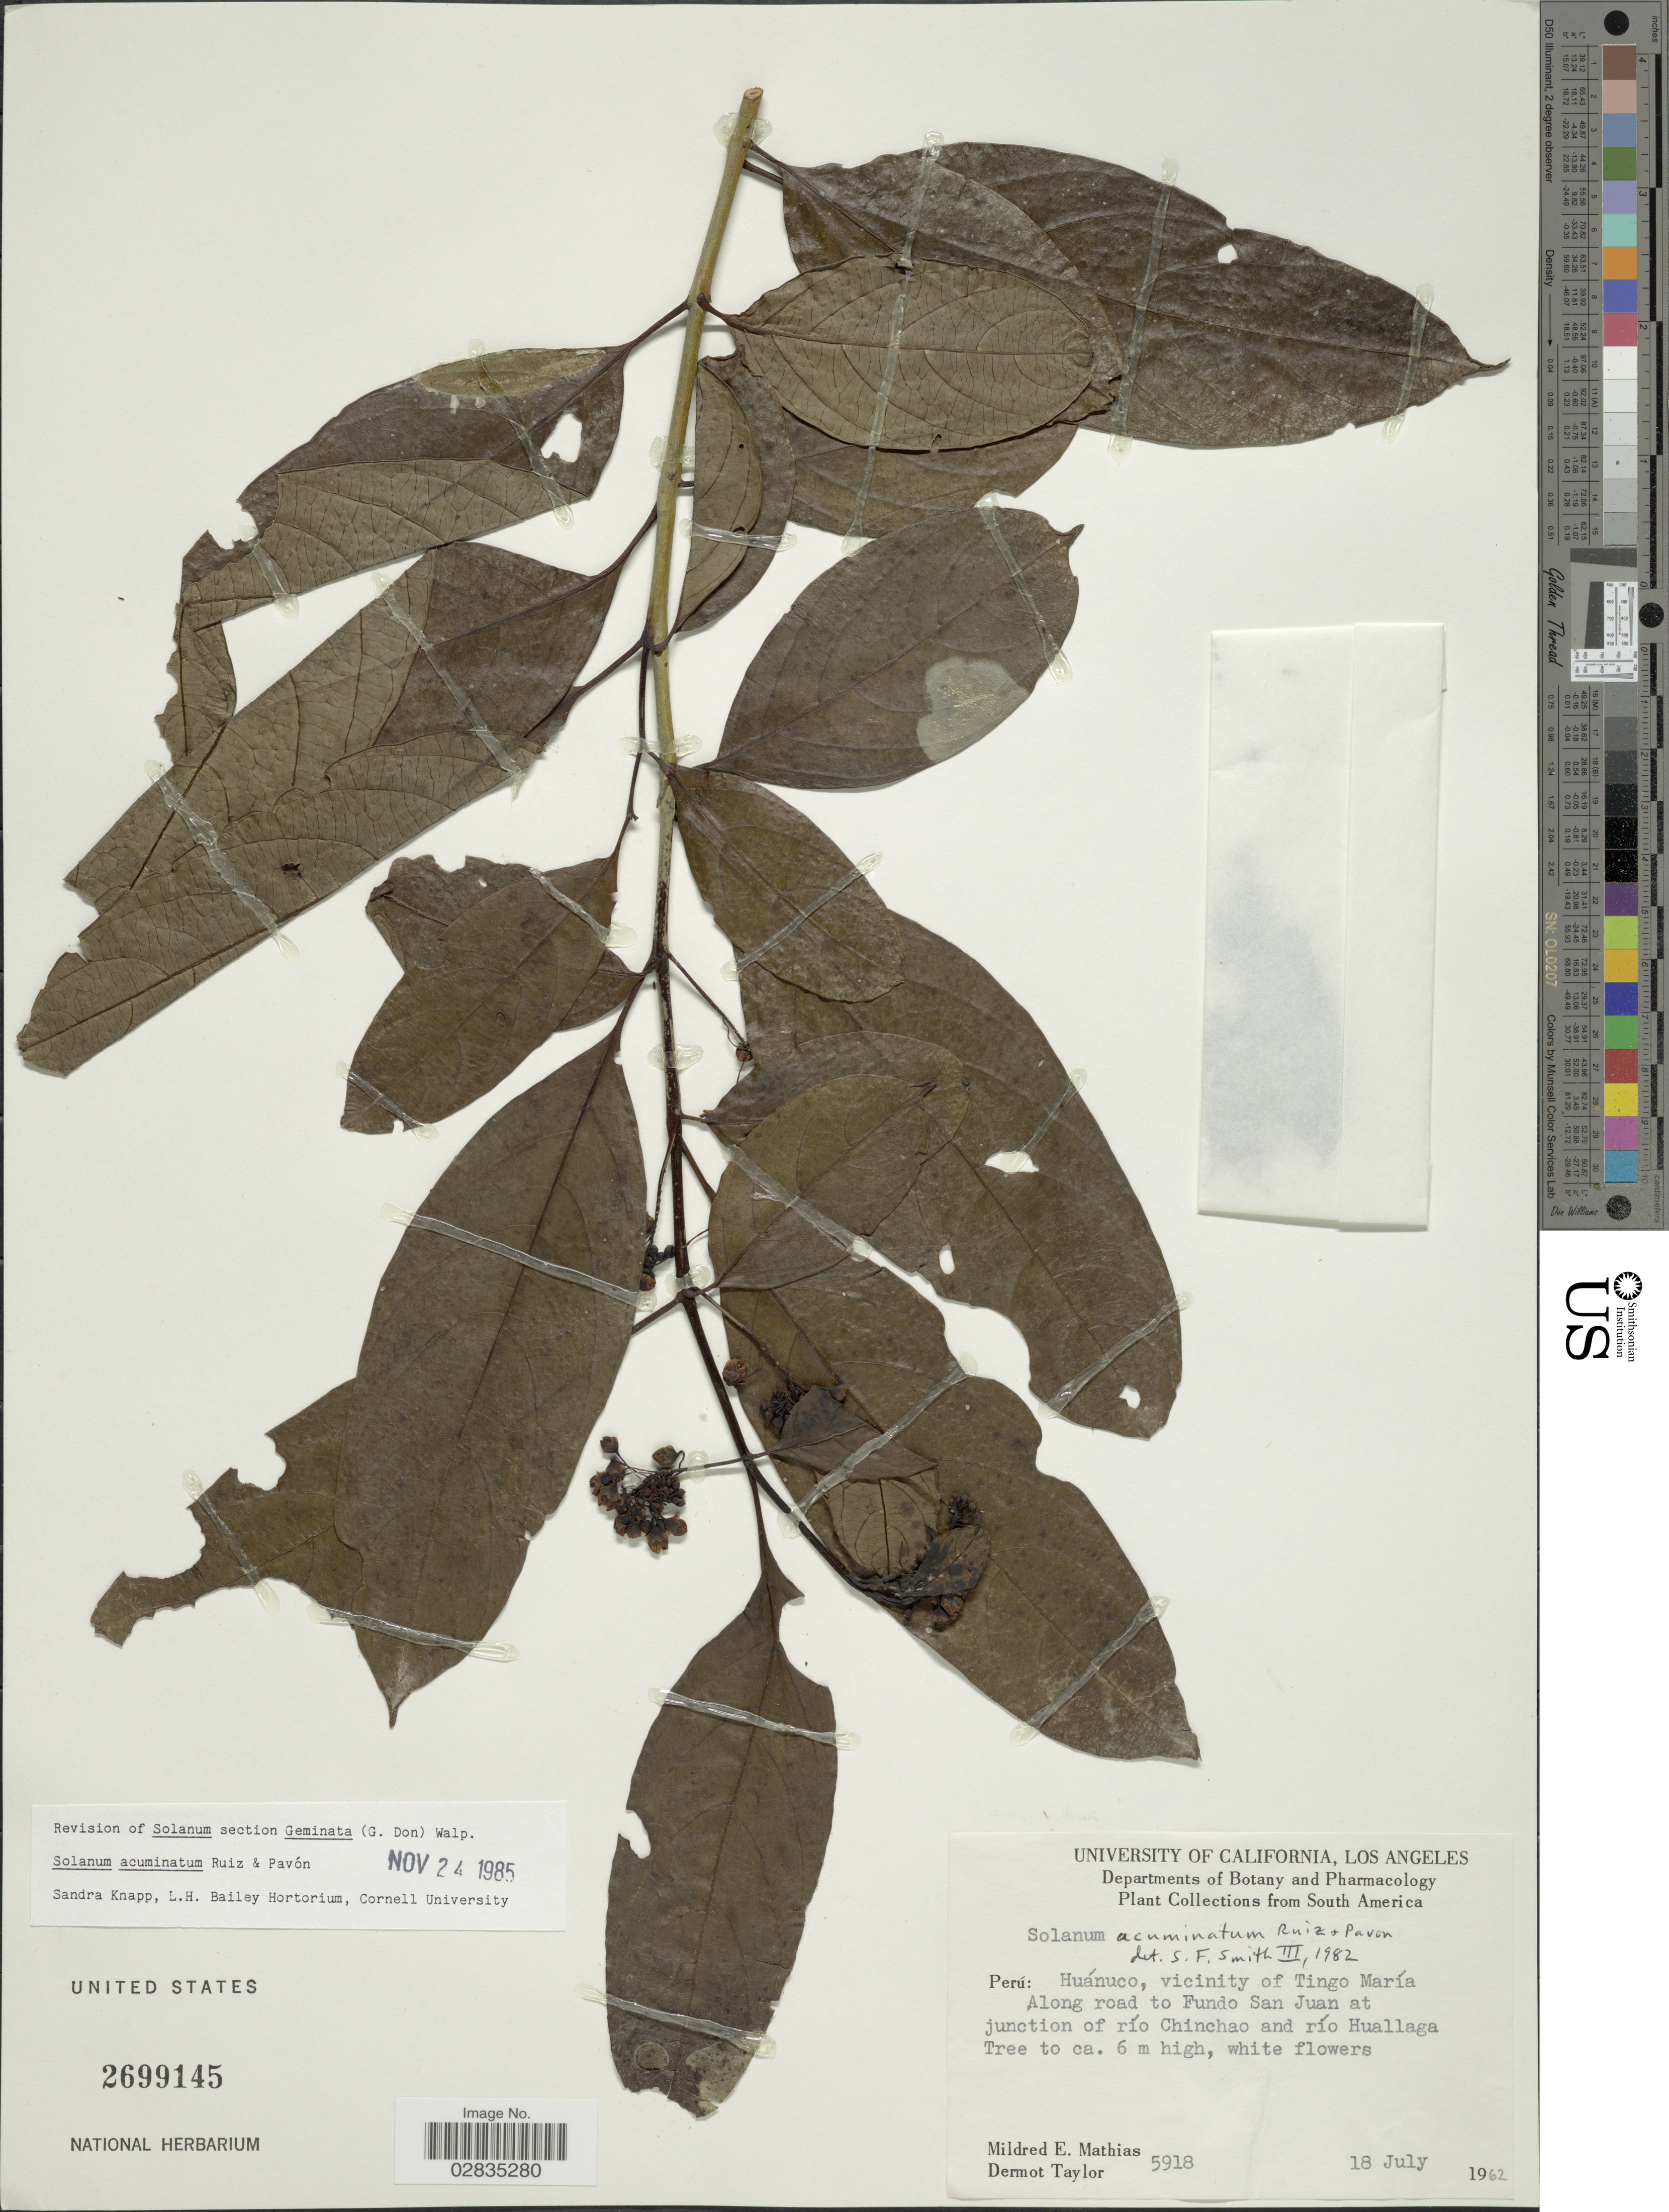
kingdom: Plantae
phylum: Tracheophyta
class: Magnoliopsida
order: Solanales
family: Solanaceae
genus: Solanum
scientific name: Solanum acuminatum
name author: Ruiz & Pav.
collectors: M. E. Mathias & D. Taylor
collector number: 5918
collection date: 1962-07-18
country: Peru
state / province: Huánuco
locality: Vicinity of Tingo María. Along road to Fundo San Juan at junction of río Chinchao and río Huallaga.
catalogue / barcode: US 2699145